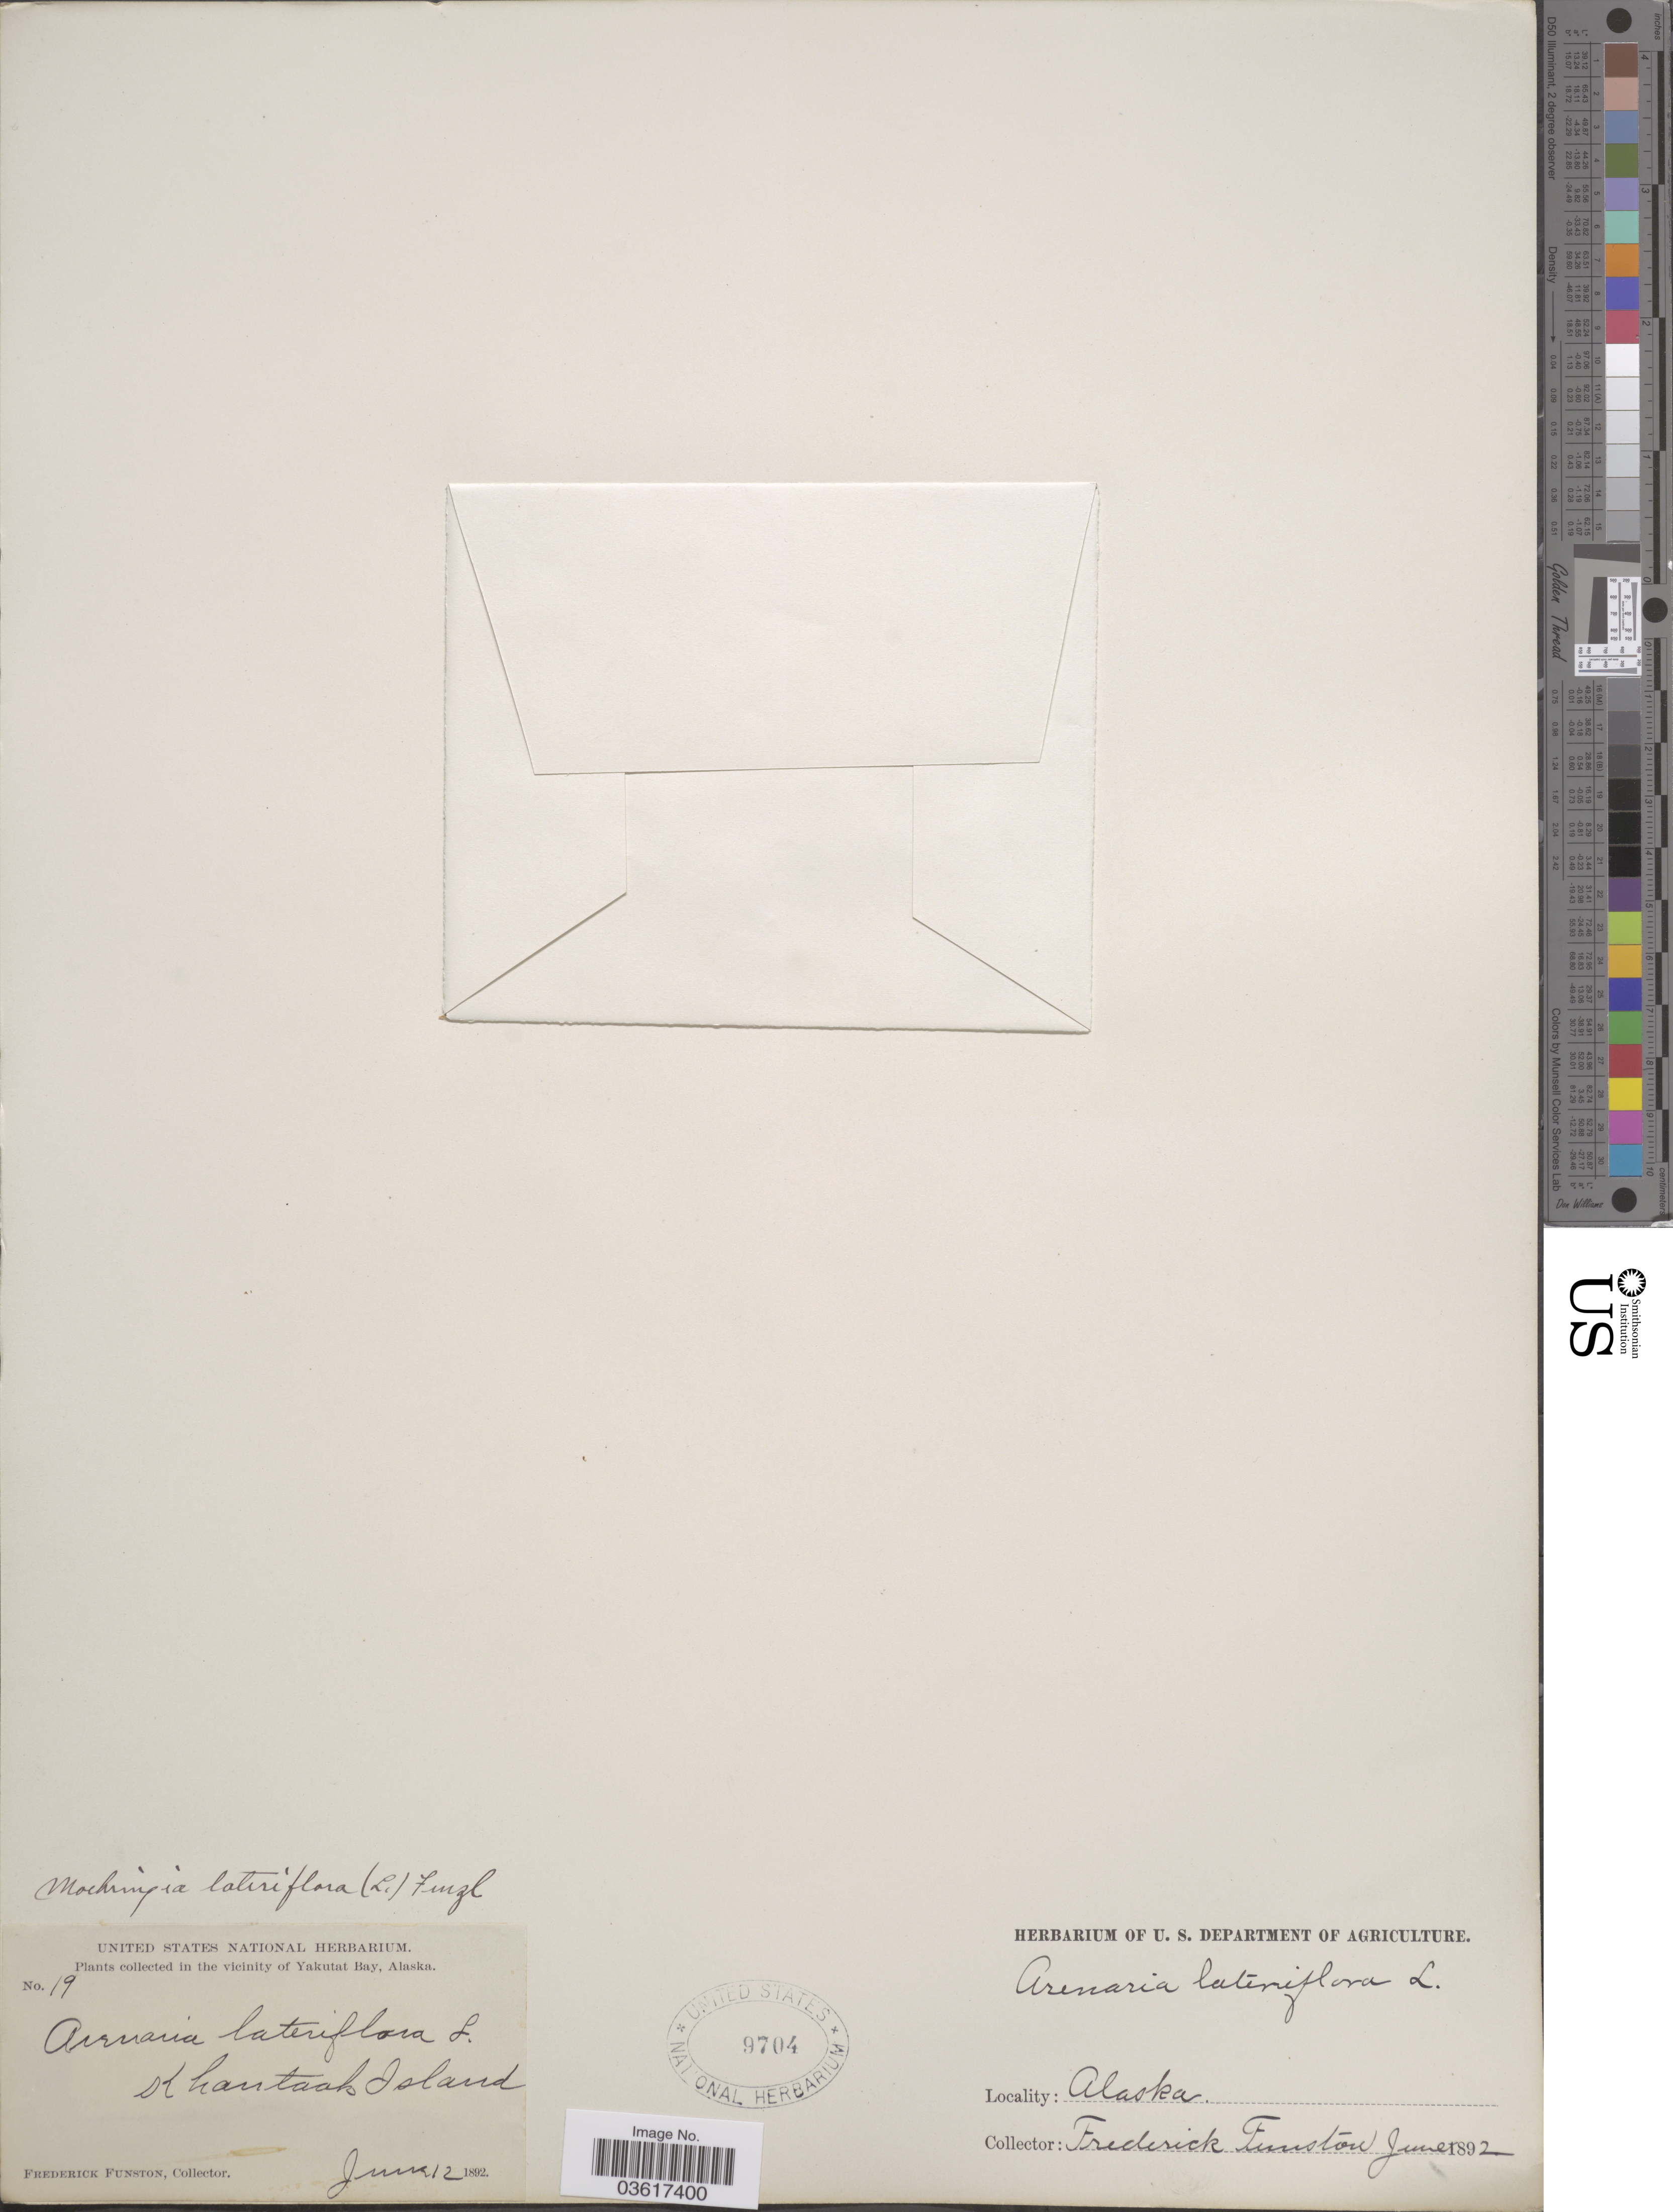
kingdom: Plantae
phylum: Tracheophyta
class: Magnoliopsida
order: Caryophyllales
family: Caryophyllaceae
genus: Moehringia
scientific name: Moehringia lateriflora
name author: (L.) Fenzl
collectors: F. Funston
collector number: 19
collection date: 1892-06-12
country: United States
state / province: Alaska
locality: Vicinity of Yakutat Bay. Khantaak Island.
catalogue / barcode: US 9704